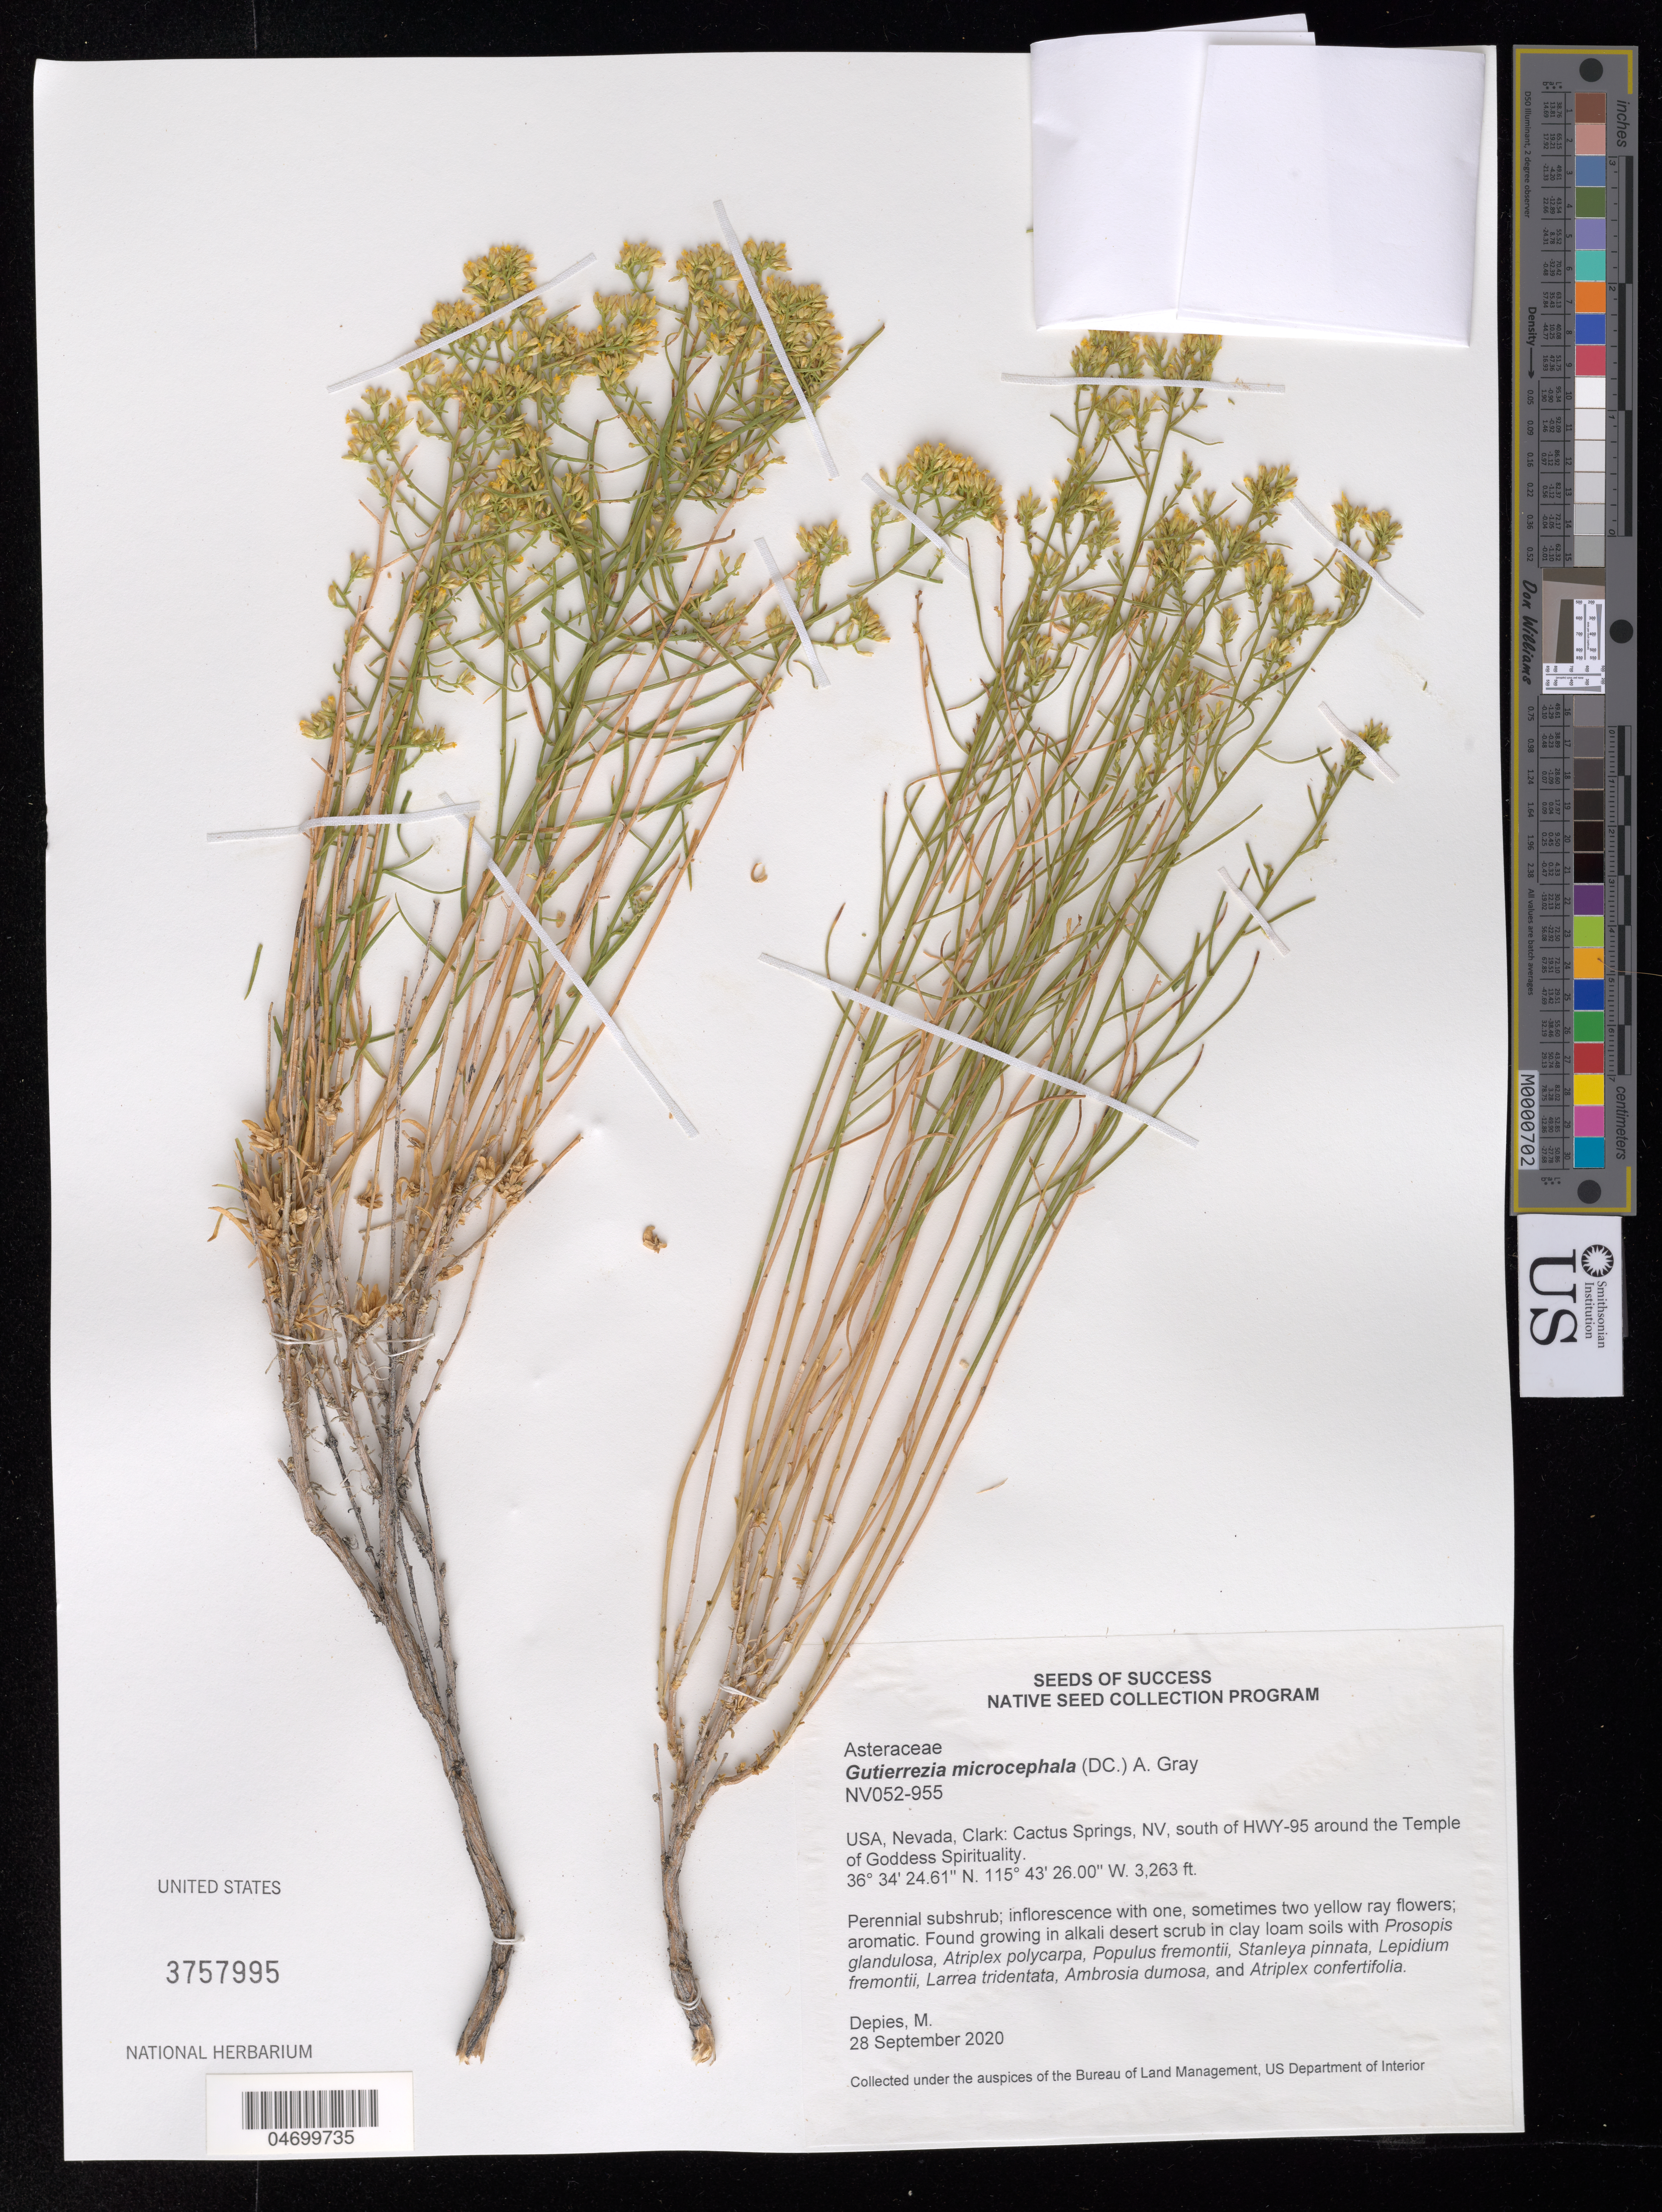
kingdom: Plantae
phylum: Tracheophyta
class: Magnoliopsida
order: Asterales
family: Asteraceae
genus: Gutierrezia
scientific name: Gutierrezia microcephala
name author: (DC.) A. Gray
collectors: M. Depies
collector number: NV052-955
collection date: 2020-09-28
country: United States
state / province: Nevada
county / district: Clark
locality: Cactus Springs, S of Hwy-95 around the Temple of Goddess Spirituality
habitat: Clay loam soils. Alkali desert scrub.With Prosopis glandulosa, Atriplex polycarpa, Stanleya pinnata, etc.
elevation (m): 995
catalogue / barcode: US 3757995